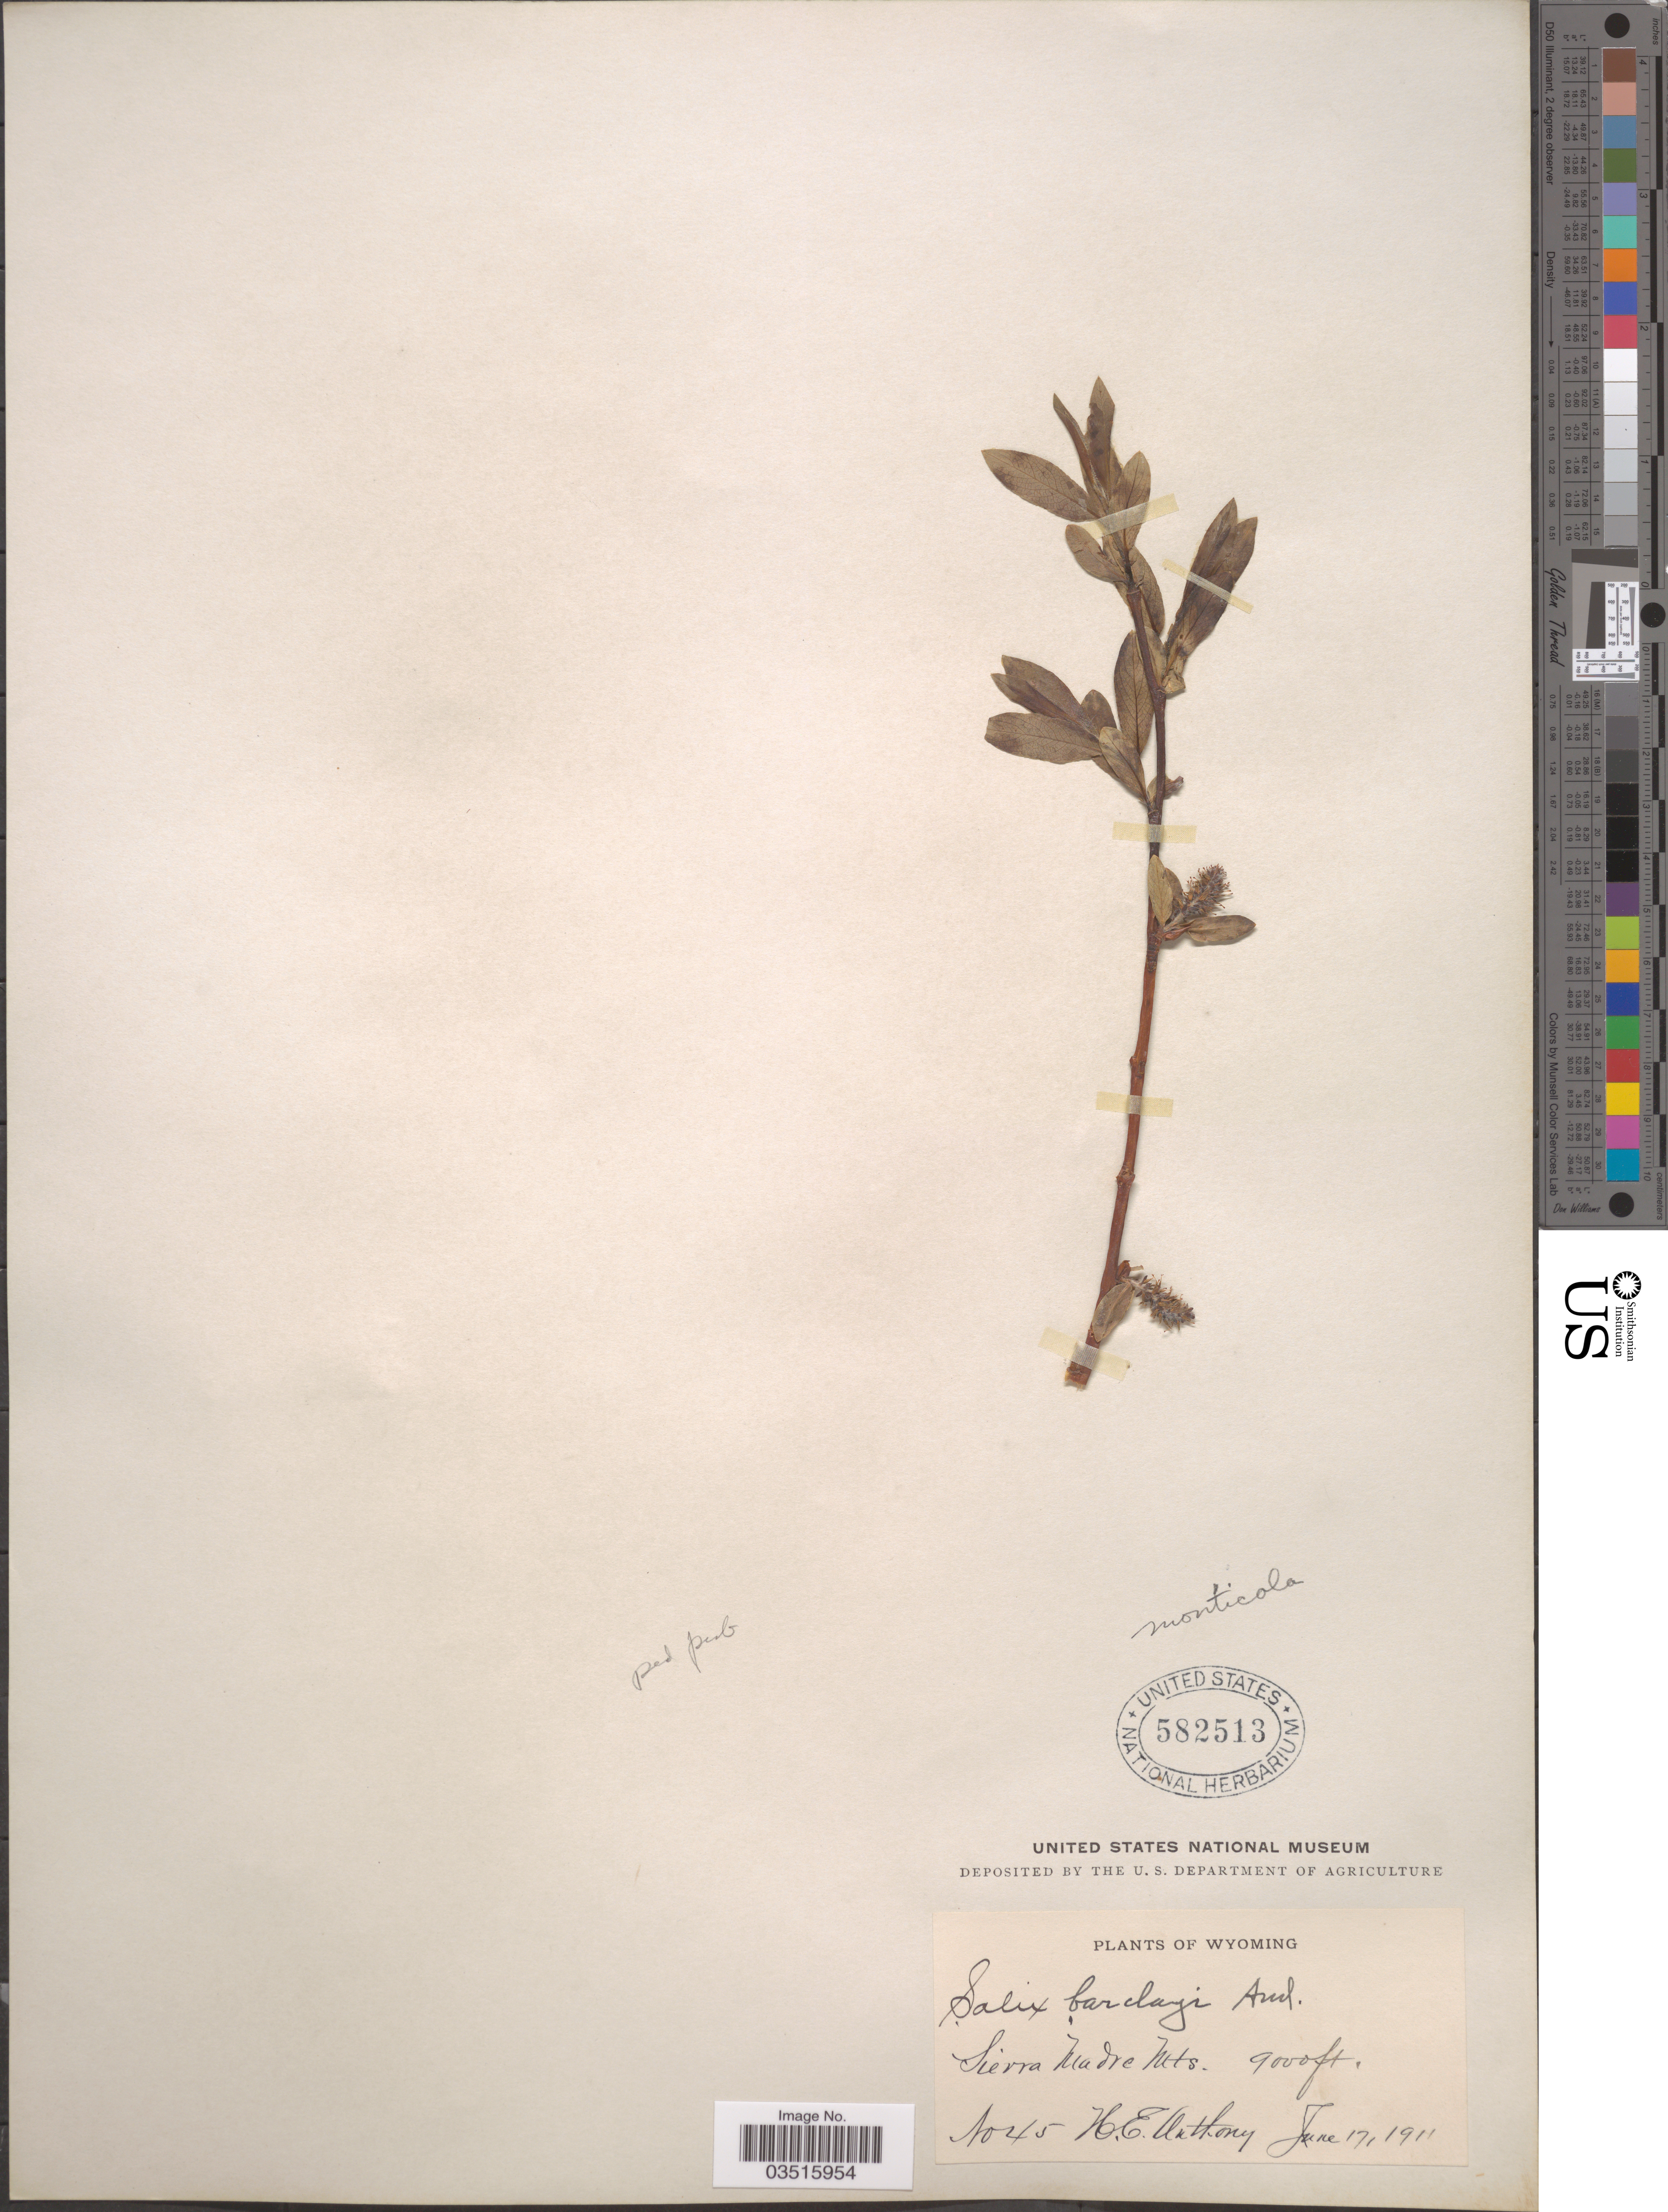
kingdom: Plantae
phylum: Tracheophyta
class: Magnoliopsida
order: Malpighiales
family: Salicaceae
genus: Salix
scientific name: Salix monticola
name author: Bebb.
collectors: H. E. Anthony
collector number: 1045*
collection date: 1911-06-17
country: United States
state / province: Wyoming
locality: Sierra Madre Mts.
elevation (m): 2743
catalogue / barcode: US 582513